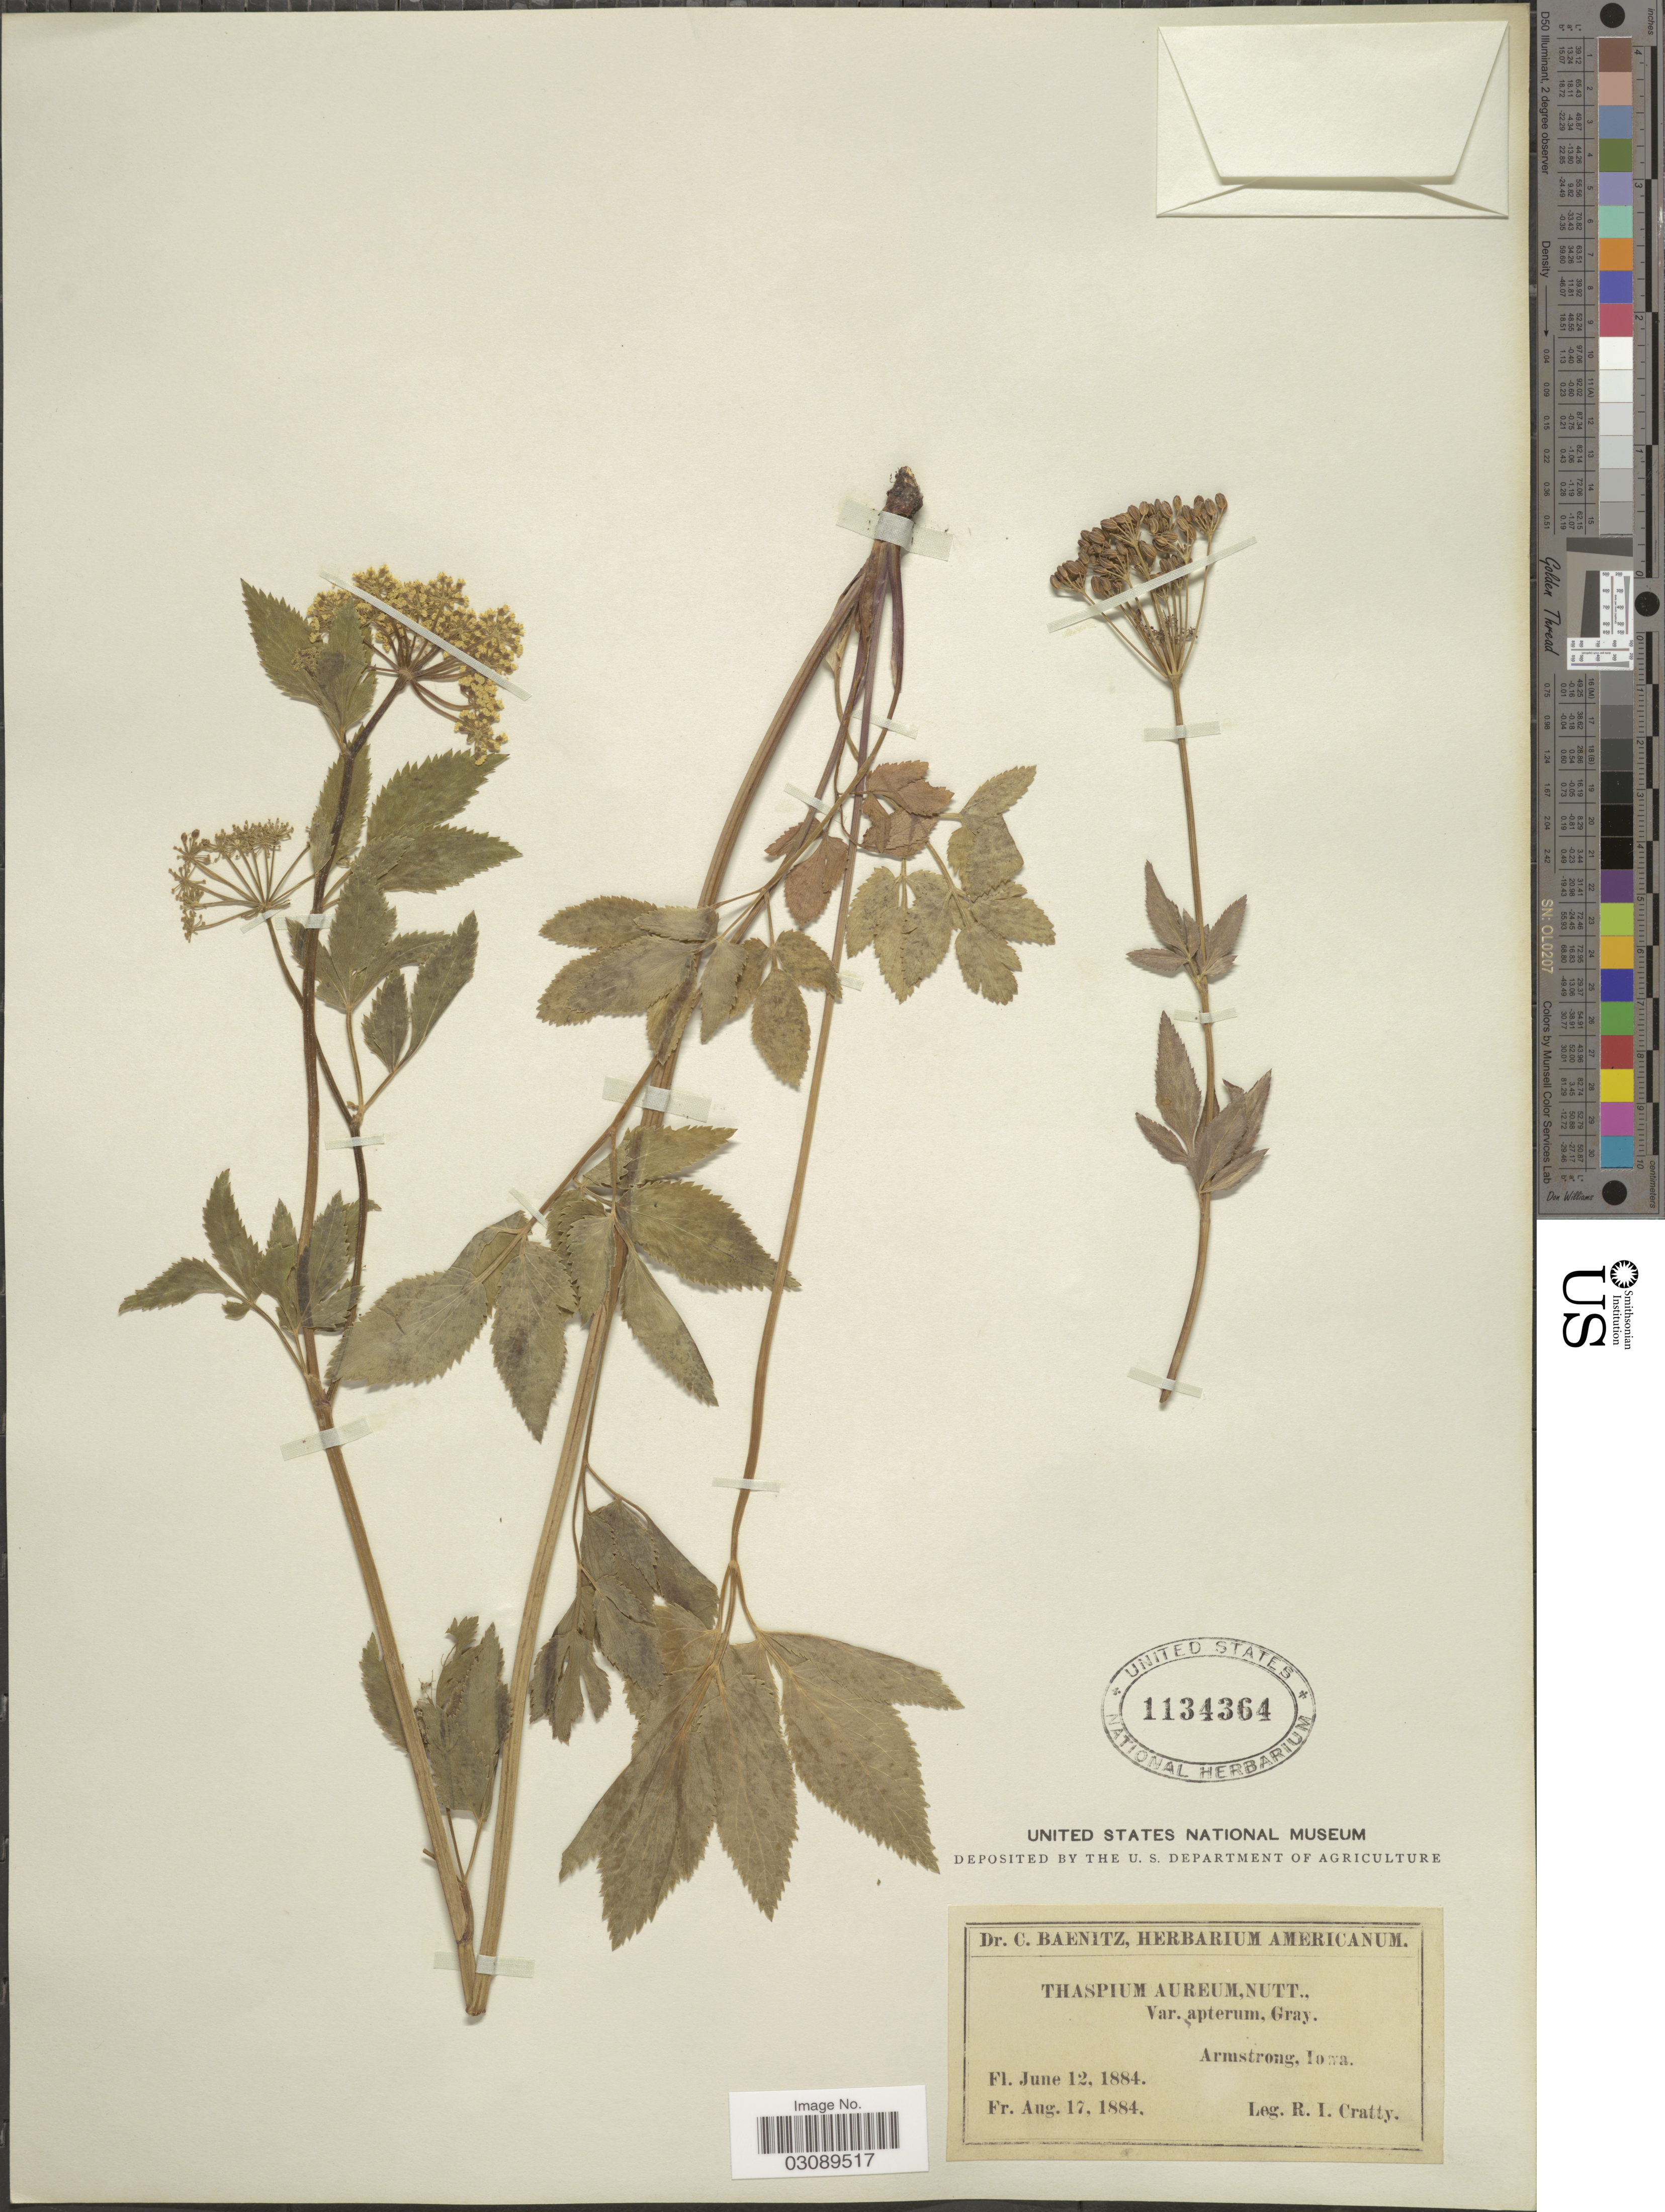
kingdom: Plantae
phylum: Tracheophyta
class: Magnoliopsida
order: Apiales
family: Apiaceae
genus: Thaspium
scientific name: Thaspium barbinode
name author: (Michx.) Nutt.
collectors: R. Cratty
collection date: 1884-06-12/1884-08-17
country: United States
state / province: Iowa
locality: Armstrong.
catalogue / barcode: US 1134364